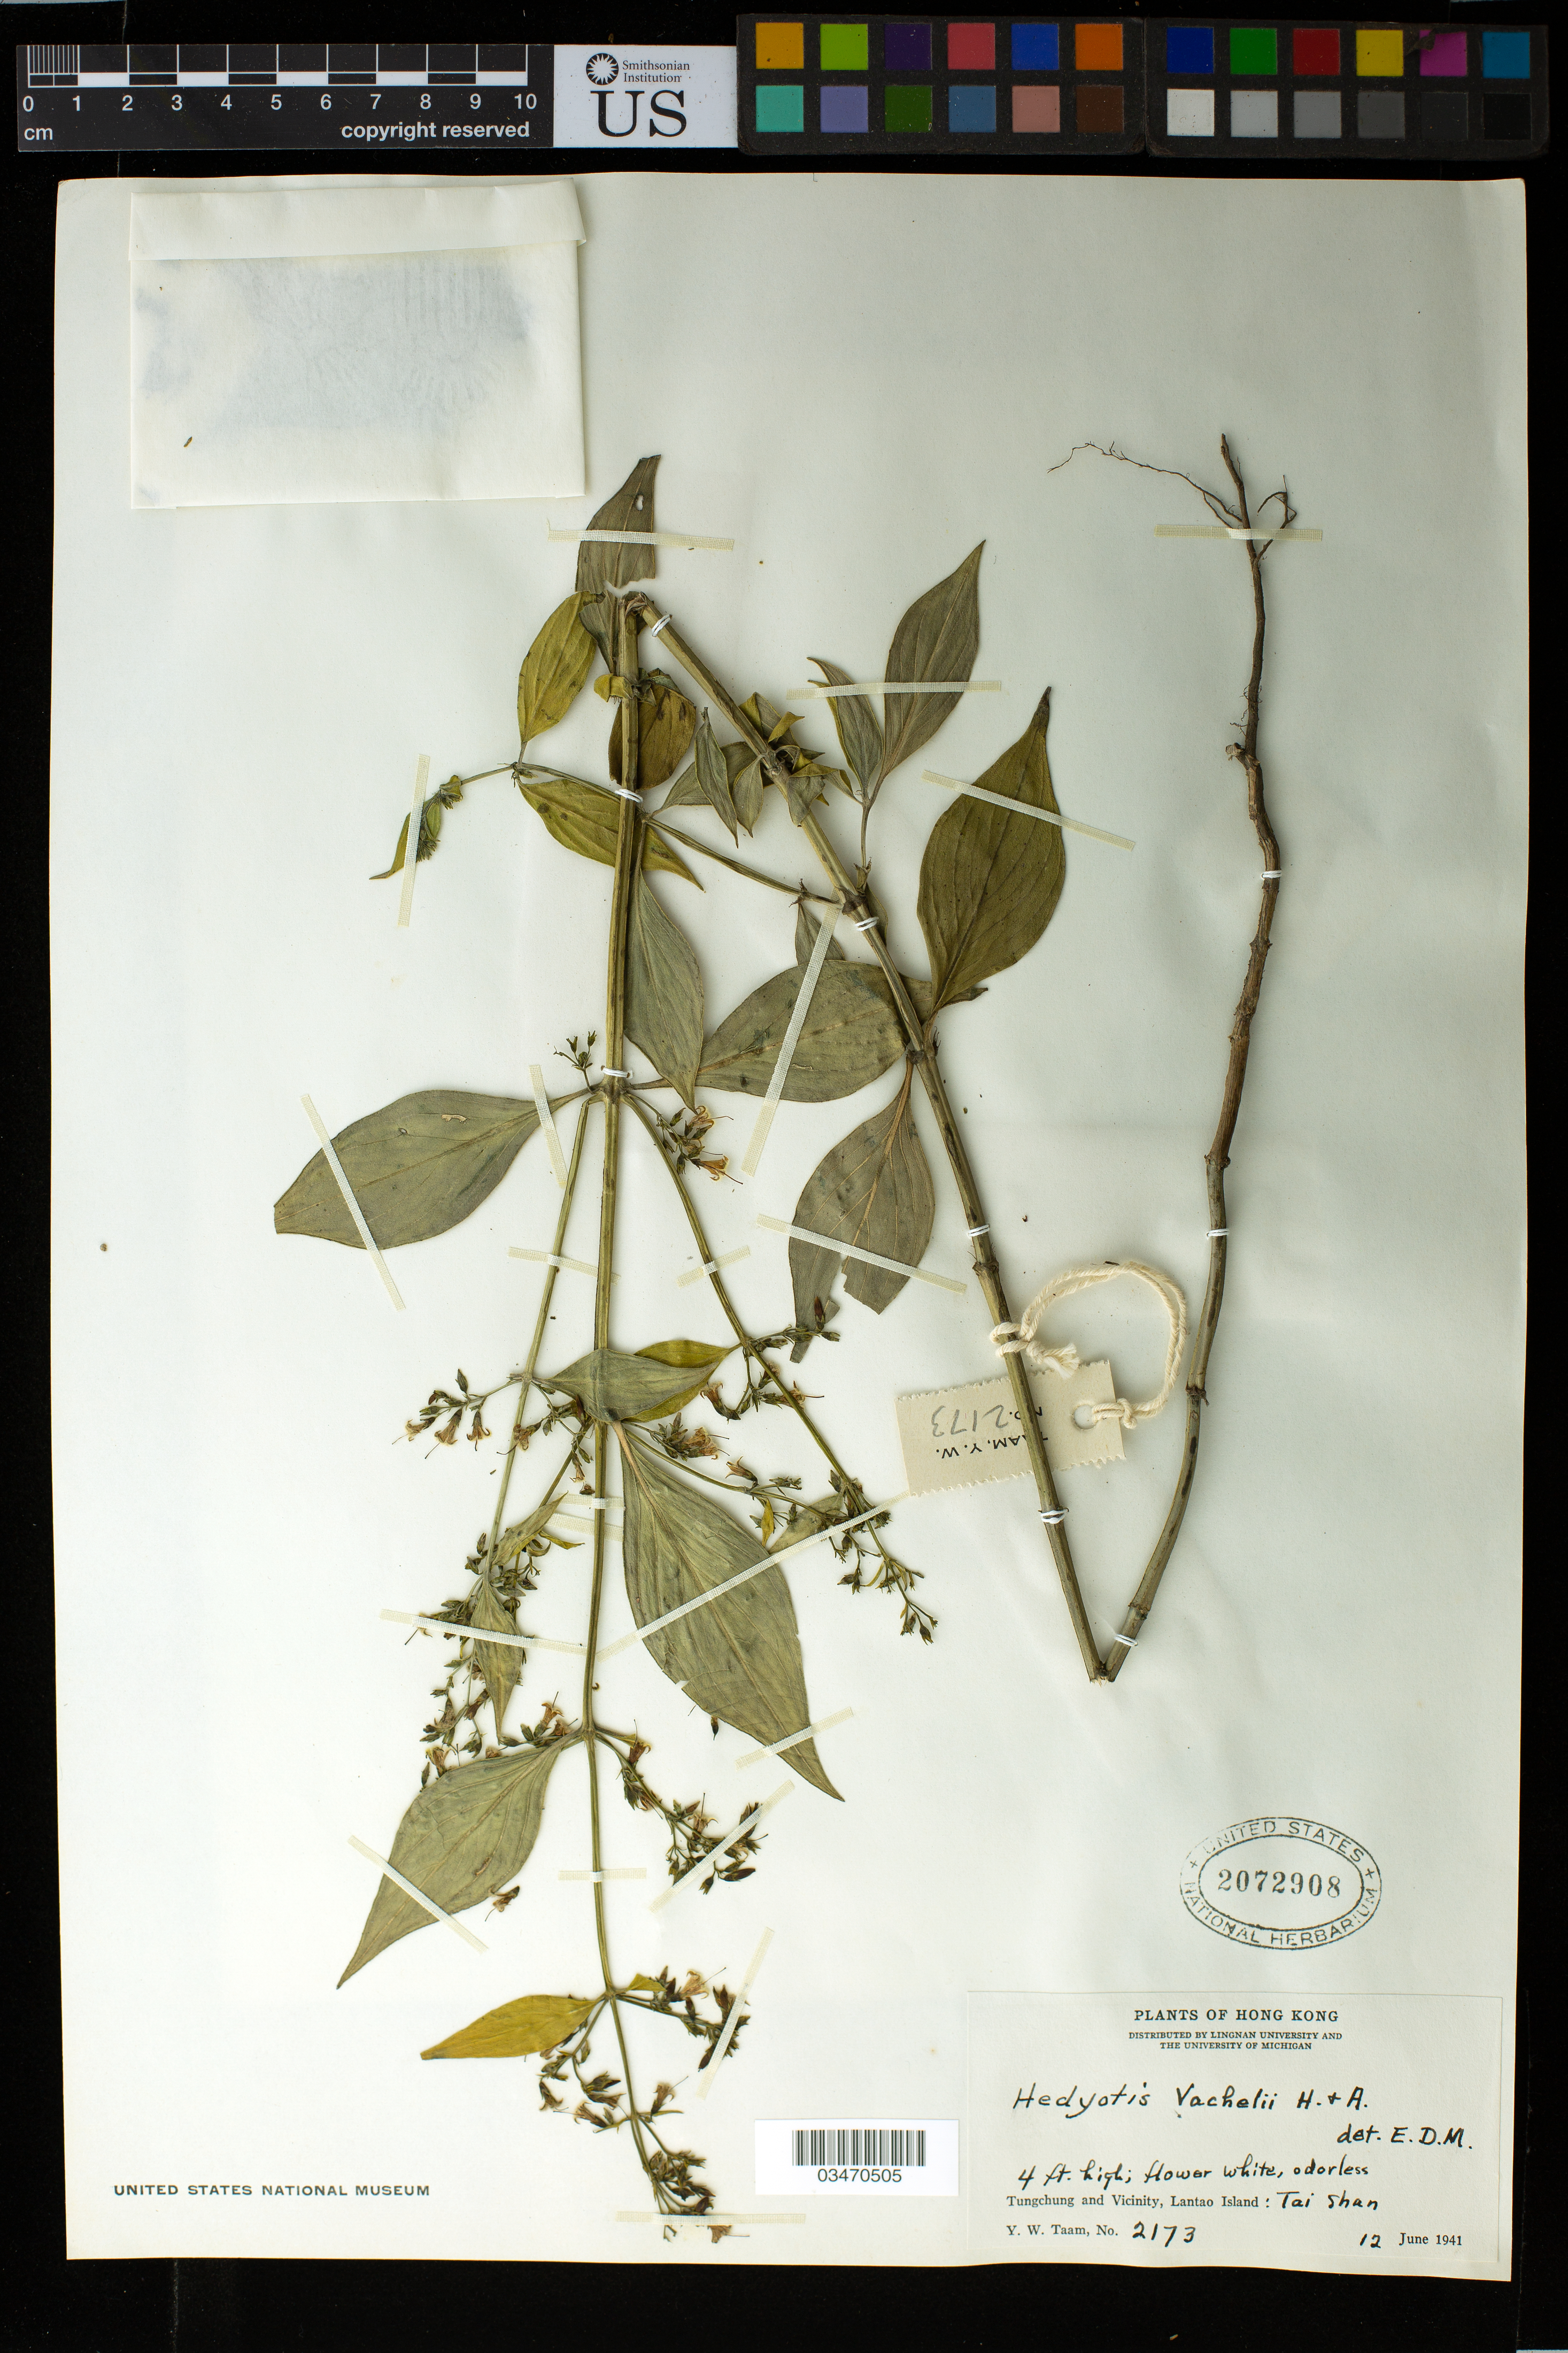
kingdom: Plantae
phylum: Tracheophyta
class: Magnoliopsida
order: Gentianales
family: Rubiaceae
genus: Hedyotis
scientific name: Hedyotis vachellii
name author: Hook. & Arn.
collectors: Y. W. Taam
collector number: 2173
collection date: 1941-06-12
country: China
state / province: Hong Kong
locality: Tungchung and Vicinity, Lantao Island: Tai Shan.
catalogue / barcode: US 2072908